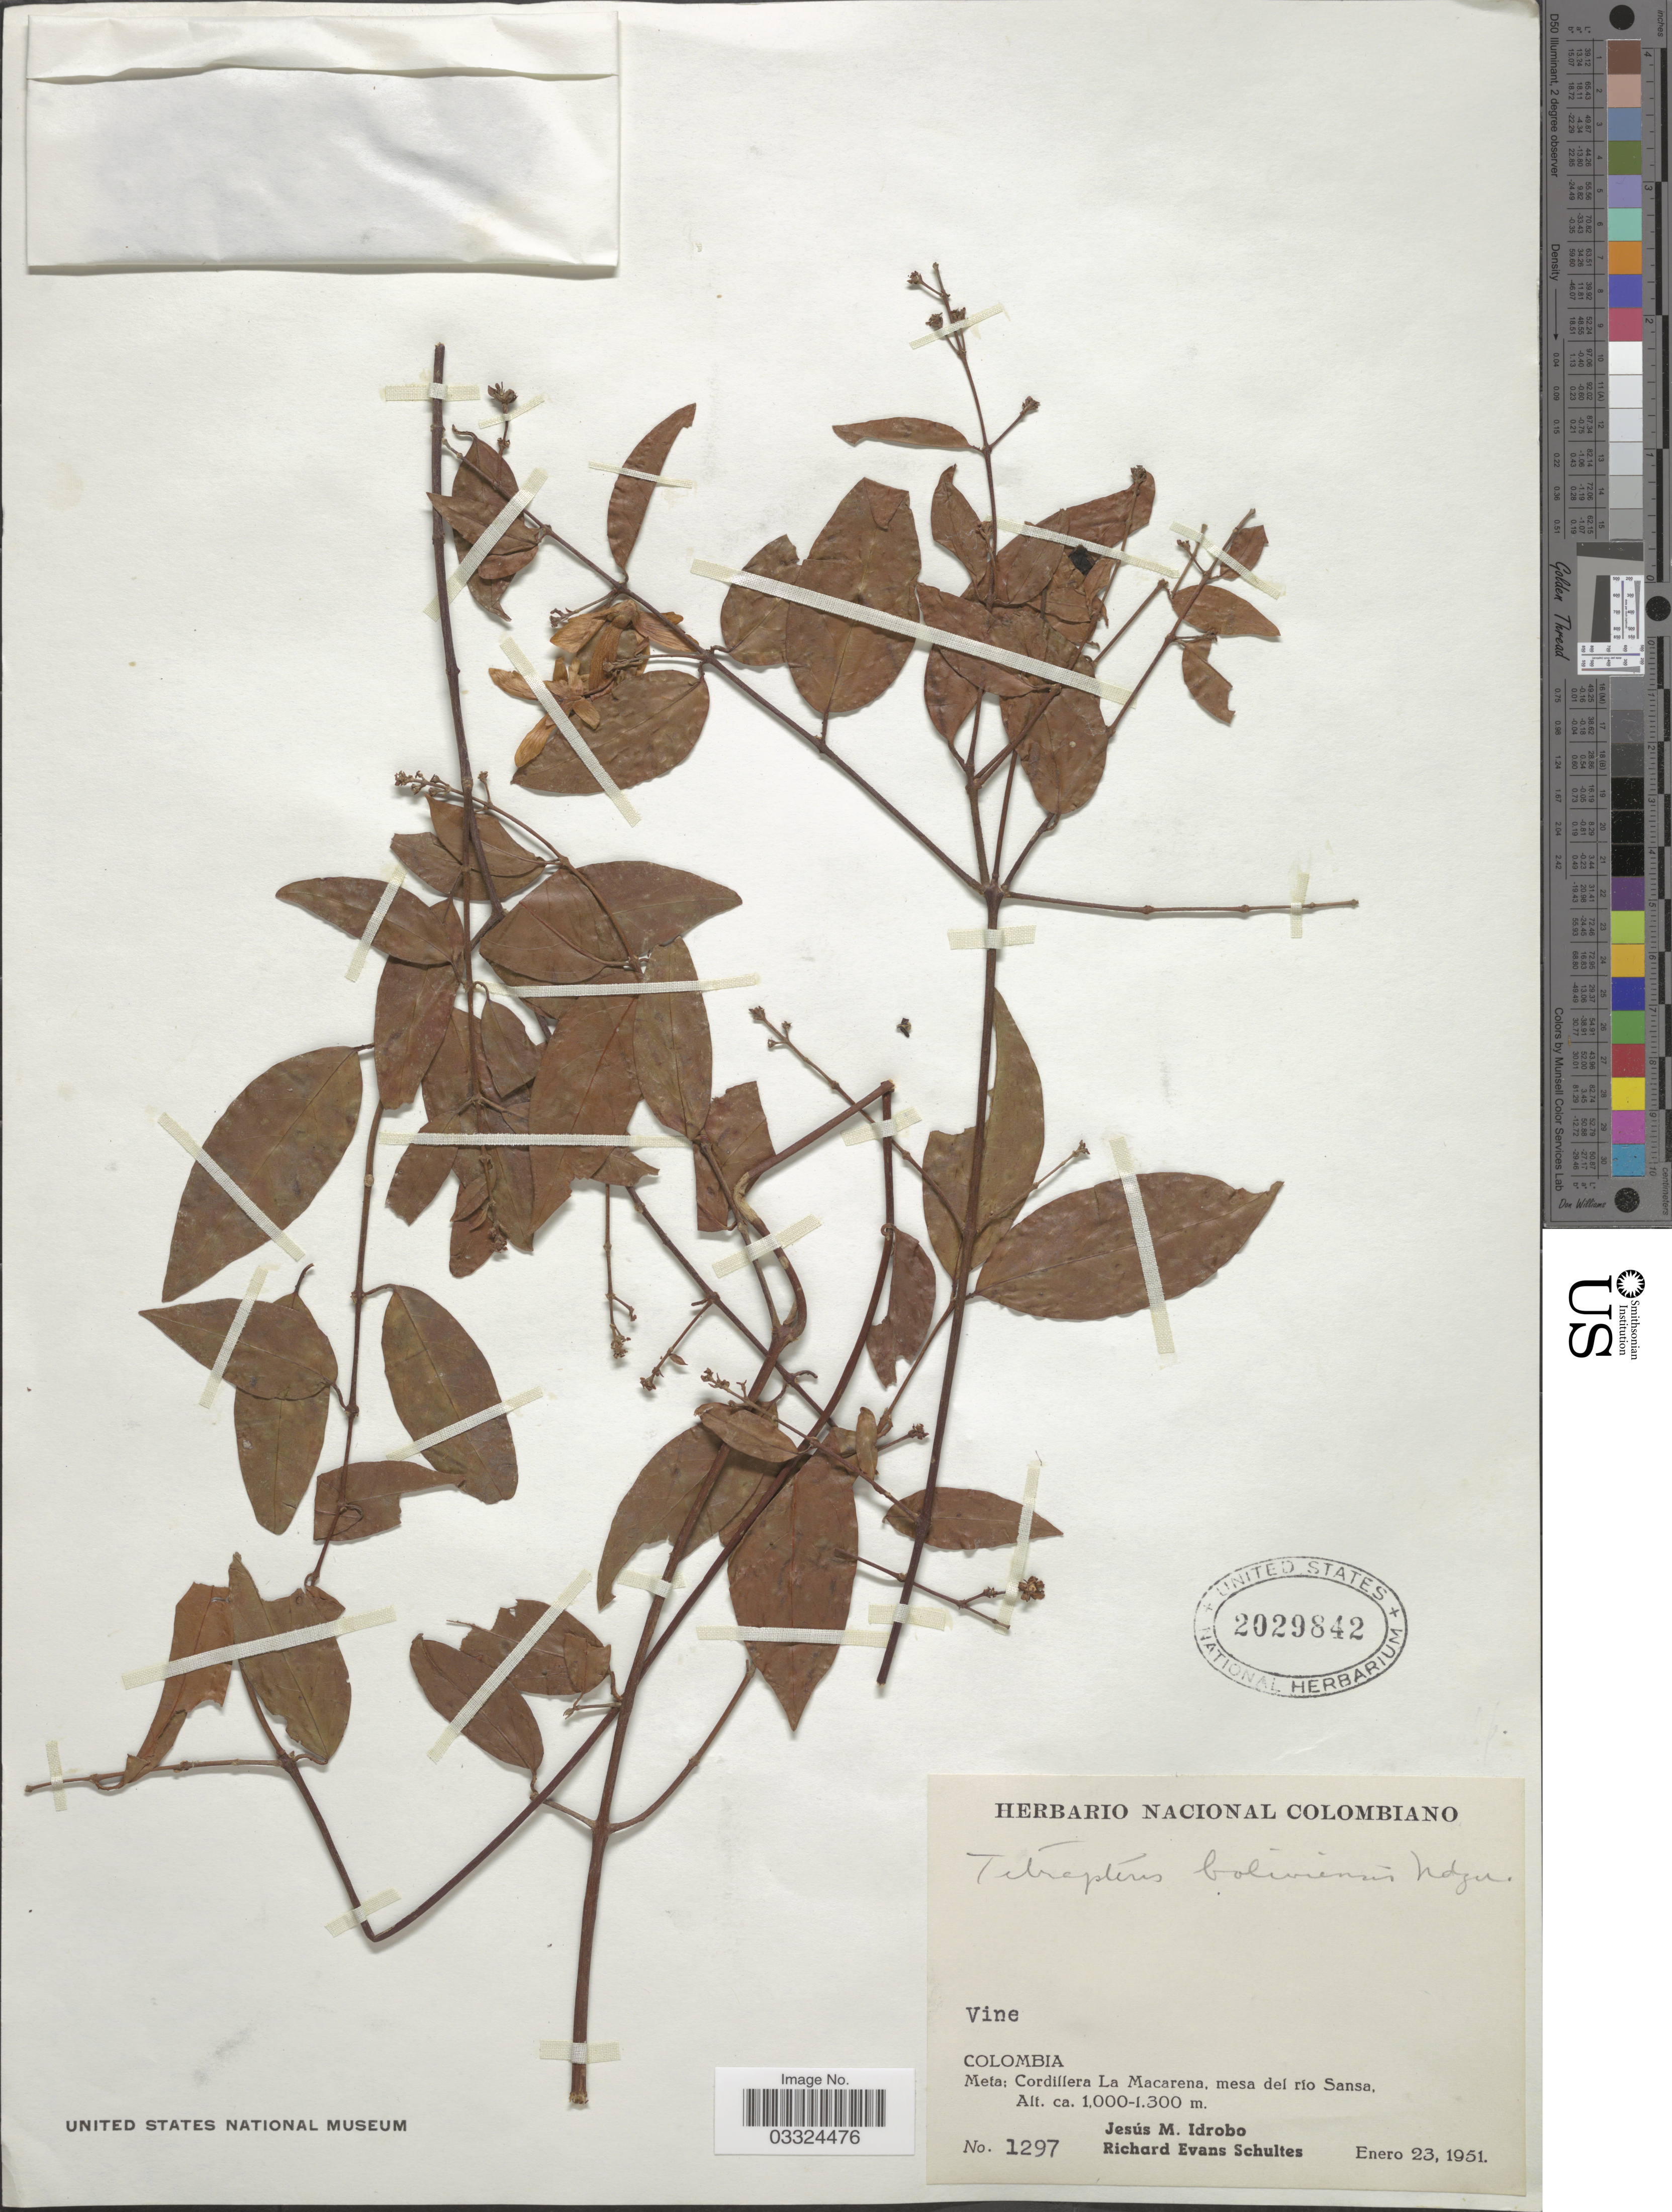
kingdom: Plantae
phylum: Tracheophyta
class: Magnoliopsida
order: Malpighiales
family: Malpighiaceae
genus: Glicophyllum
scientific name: Glicophyllum stylopterum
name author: (A. Juss.) R.F. Almeida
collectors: J. M. Idrobo & R. E. Schultes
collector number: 1297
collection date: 1951-01-23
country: Colombia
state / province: Meta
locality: Cordillera La Macarena, mesa del rio Sansa.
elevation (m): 1000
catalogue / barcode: US 2029842